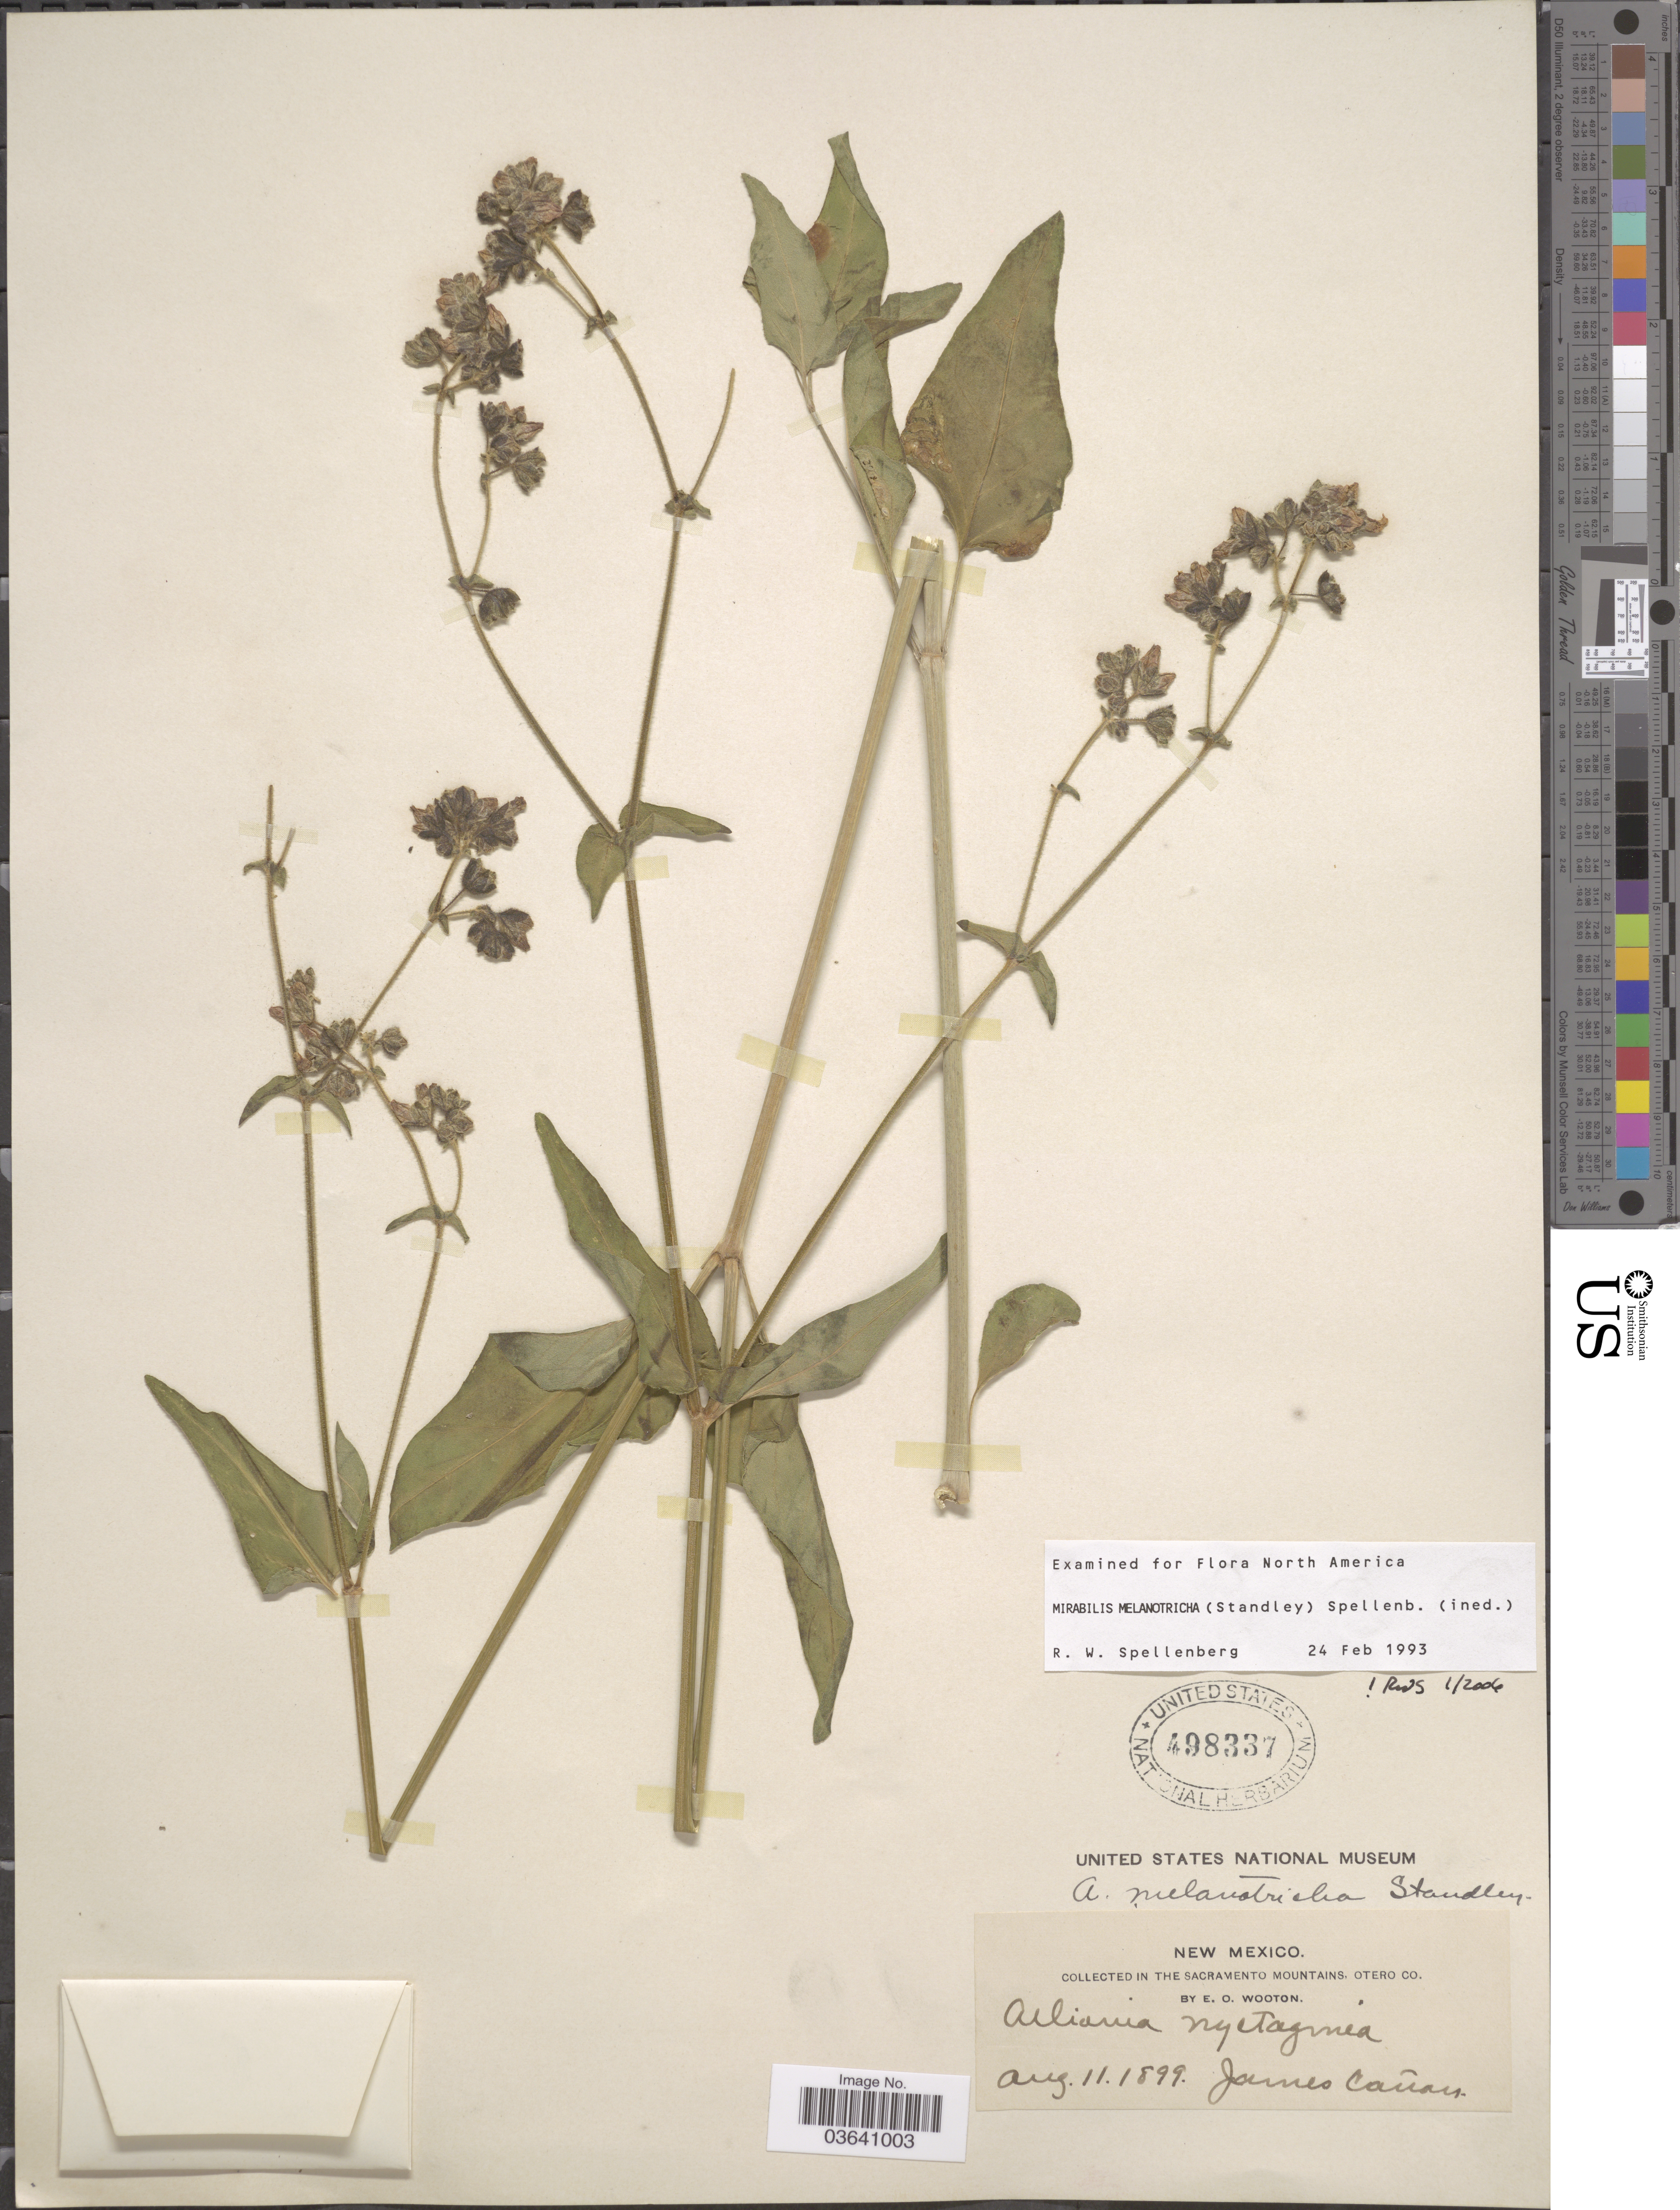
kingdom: Plantae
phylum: Tracheophyta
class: Magnoliopsida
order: Caryophyllales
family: Nyctaginaceae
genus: Mirabilis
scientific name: Mirabilis melanotricha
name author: (Standl.) Spellenb.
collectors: E. O. Wooton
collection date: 1899-08-11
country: United States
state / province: New Mexico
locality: In the Sacramento Mountains, Otero Co. James Cañon.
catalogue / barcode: US 498337